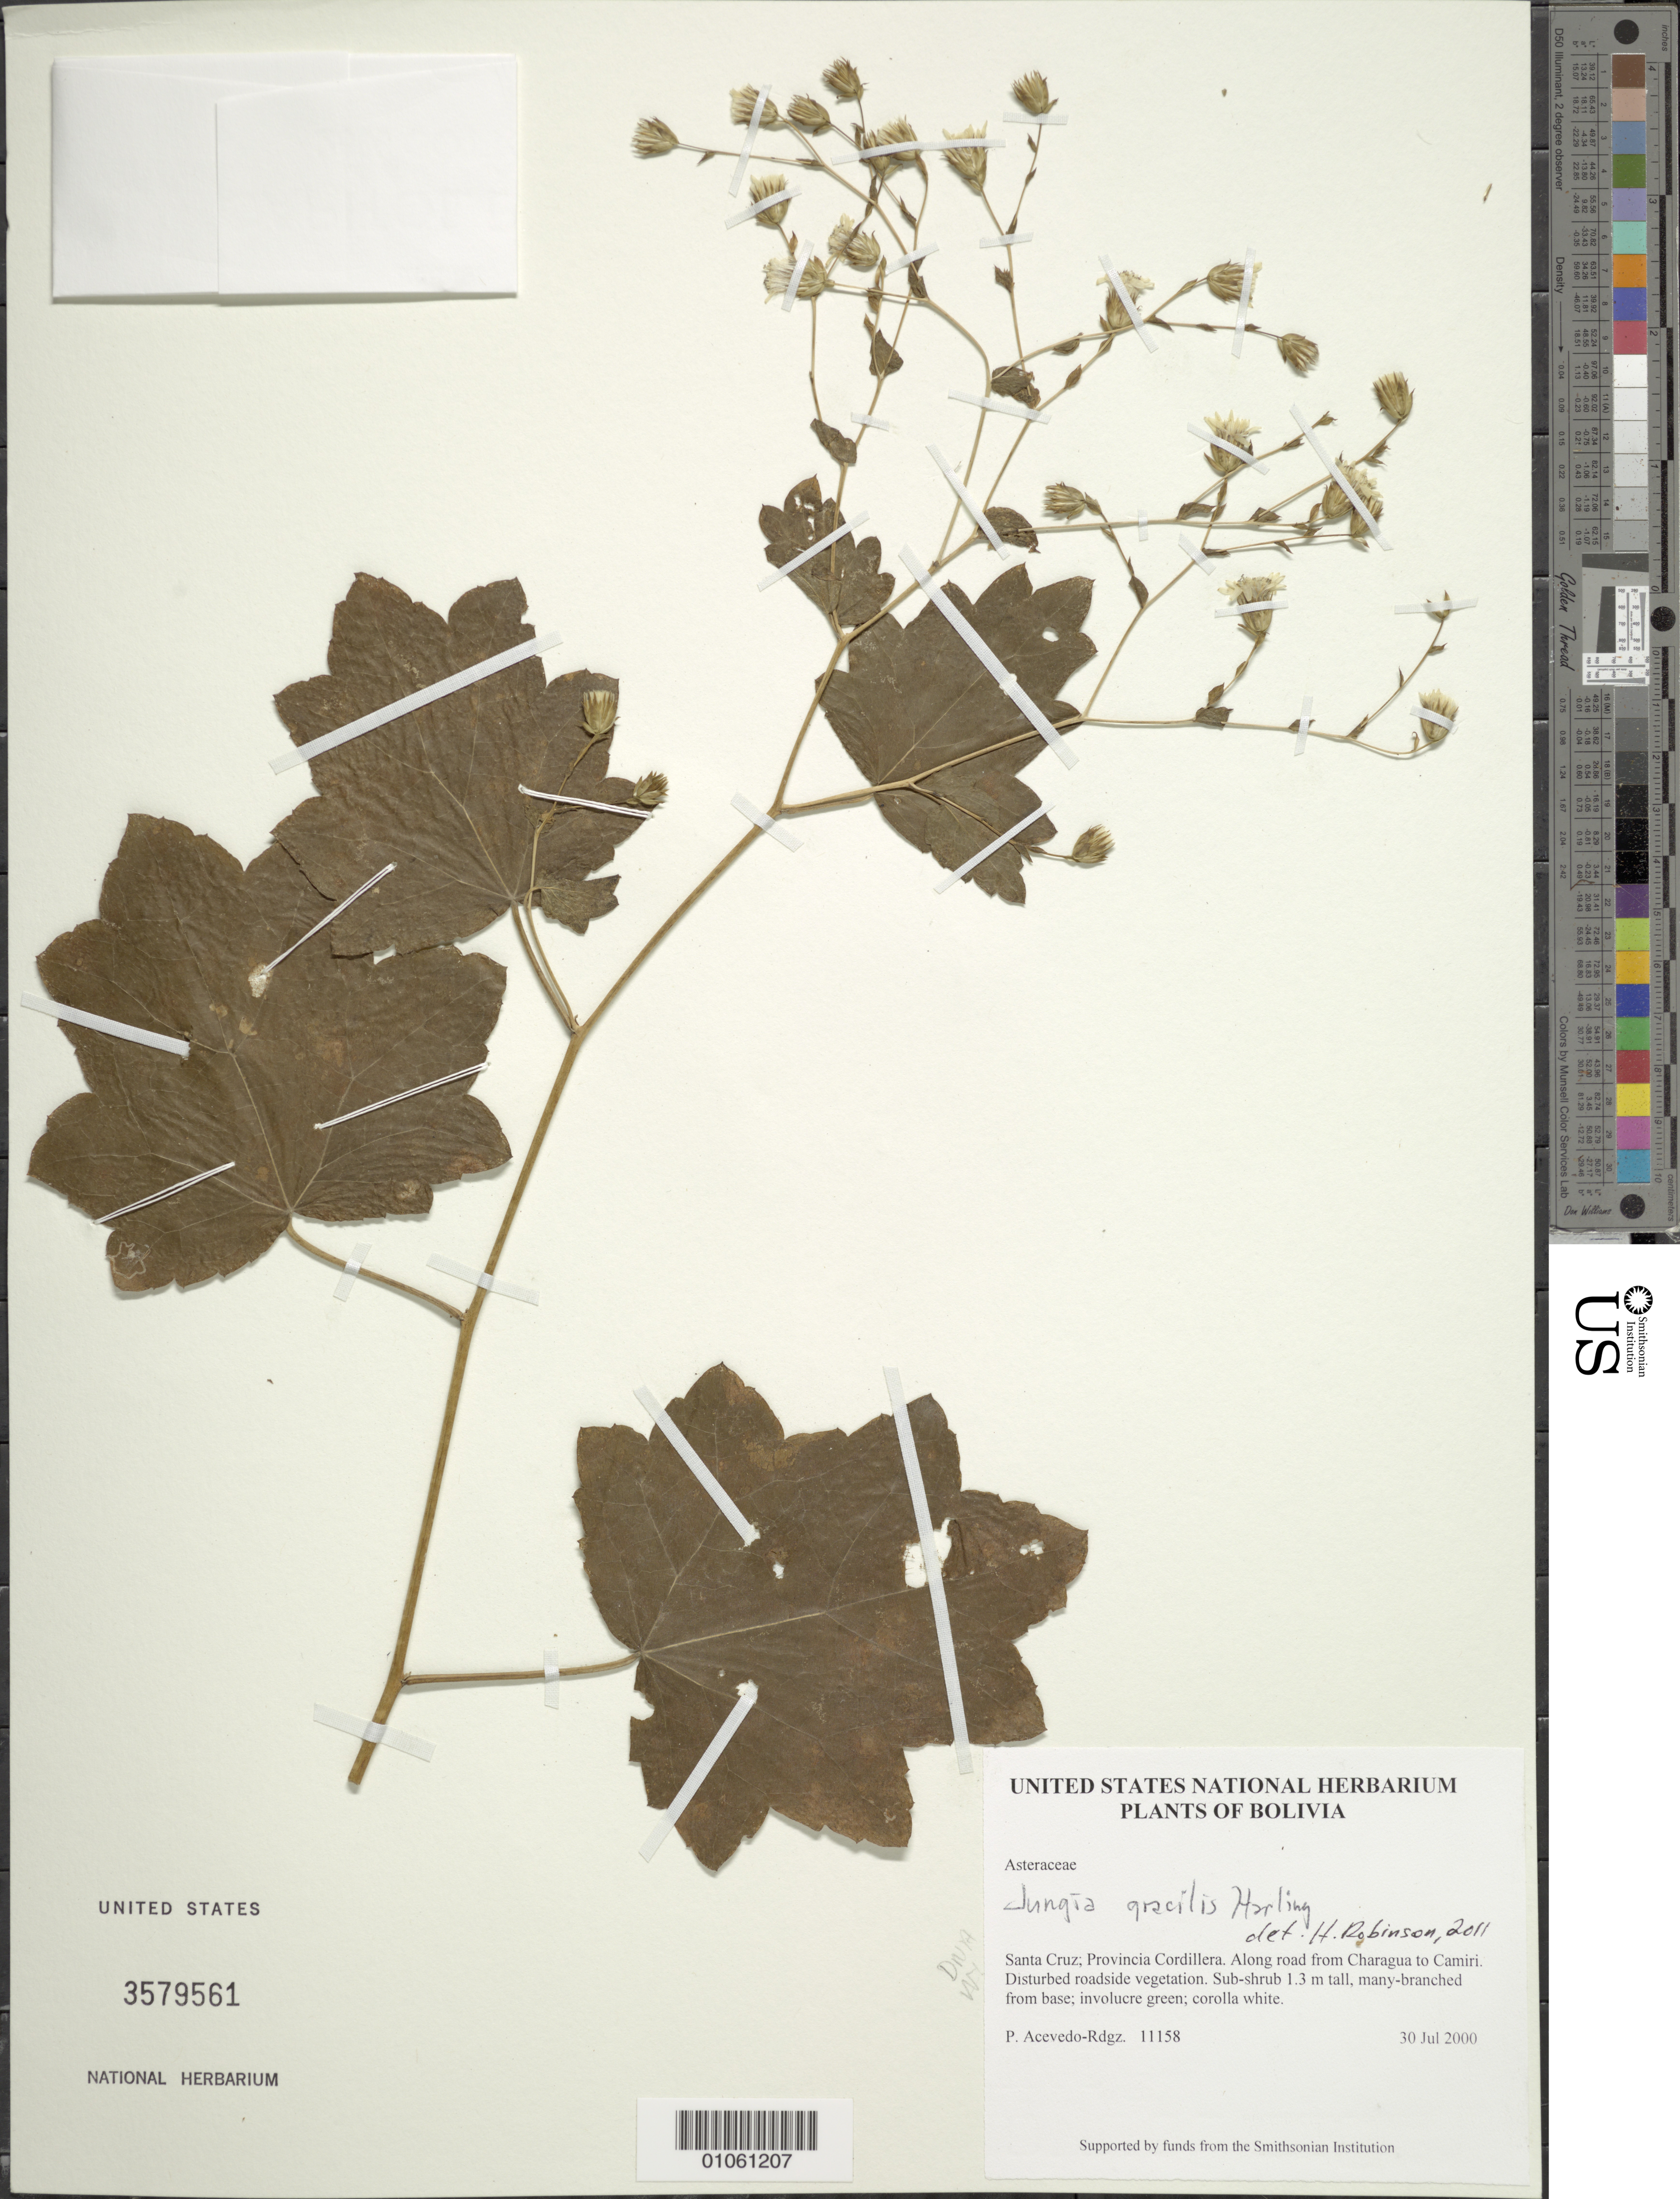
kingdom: Plantae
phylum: Tracheophyta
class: Magnoliopsida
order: Asterales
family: Asteraceae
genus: Jungia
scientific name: Jungia gracilis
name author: Harling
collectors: P. Acevedo-Rodr.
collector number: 11158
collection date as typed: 30 Jul 2000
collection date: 2000-07-30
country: Bolivia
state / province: Santa Cruz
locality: Santa Cruz; Provincia Cordillera. Along road from Charagua to Camiri.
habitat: Disturbed roadside vegetation.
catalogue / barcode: US 3579561